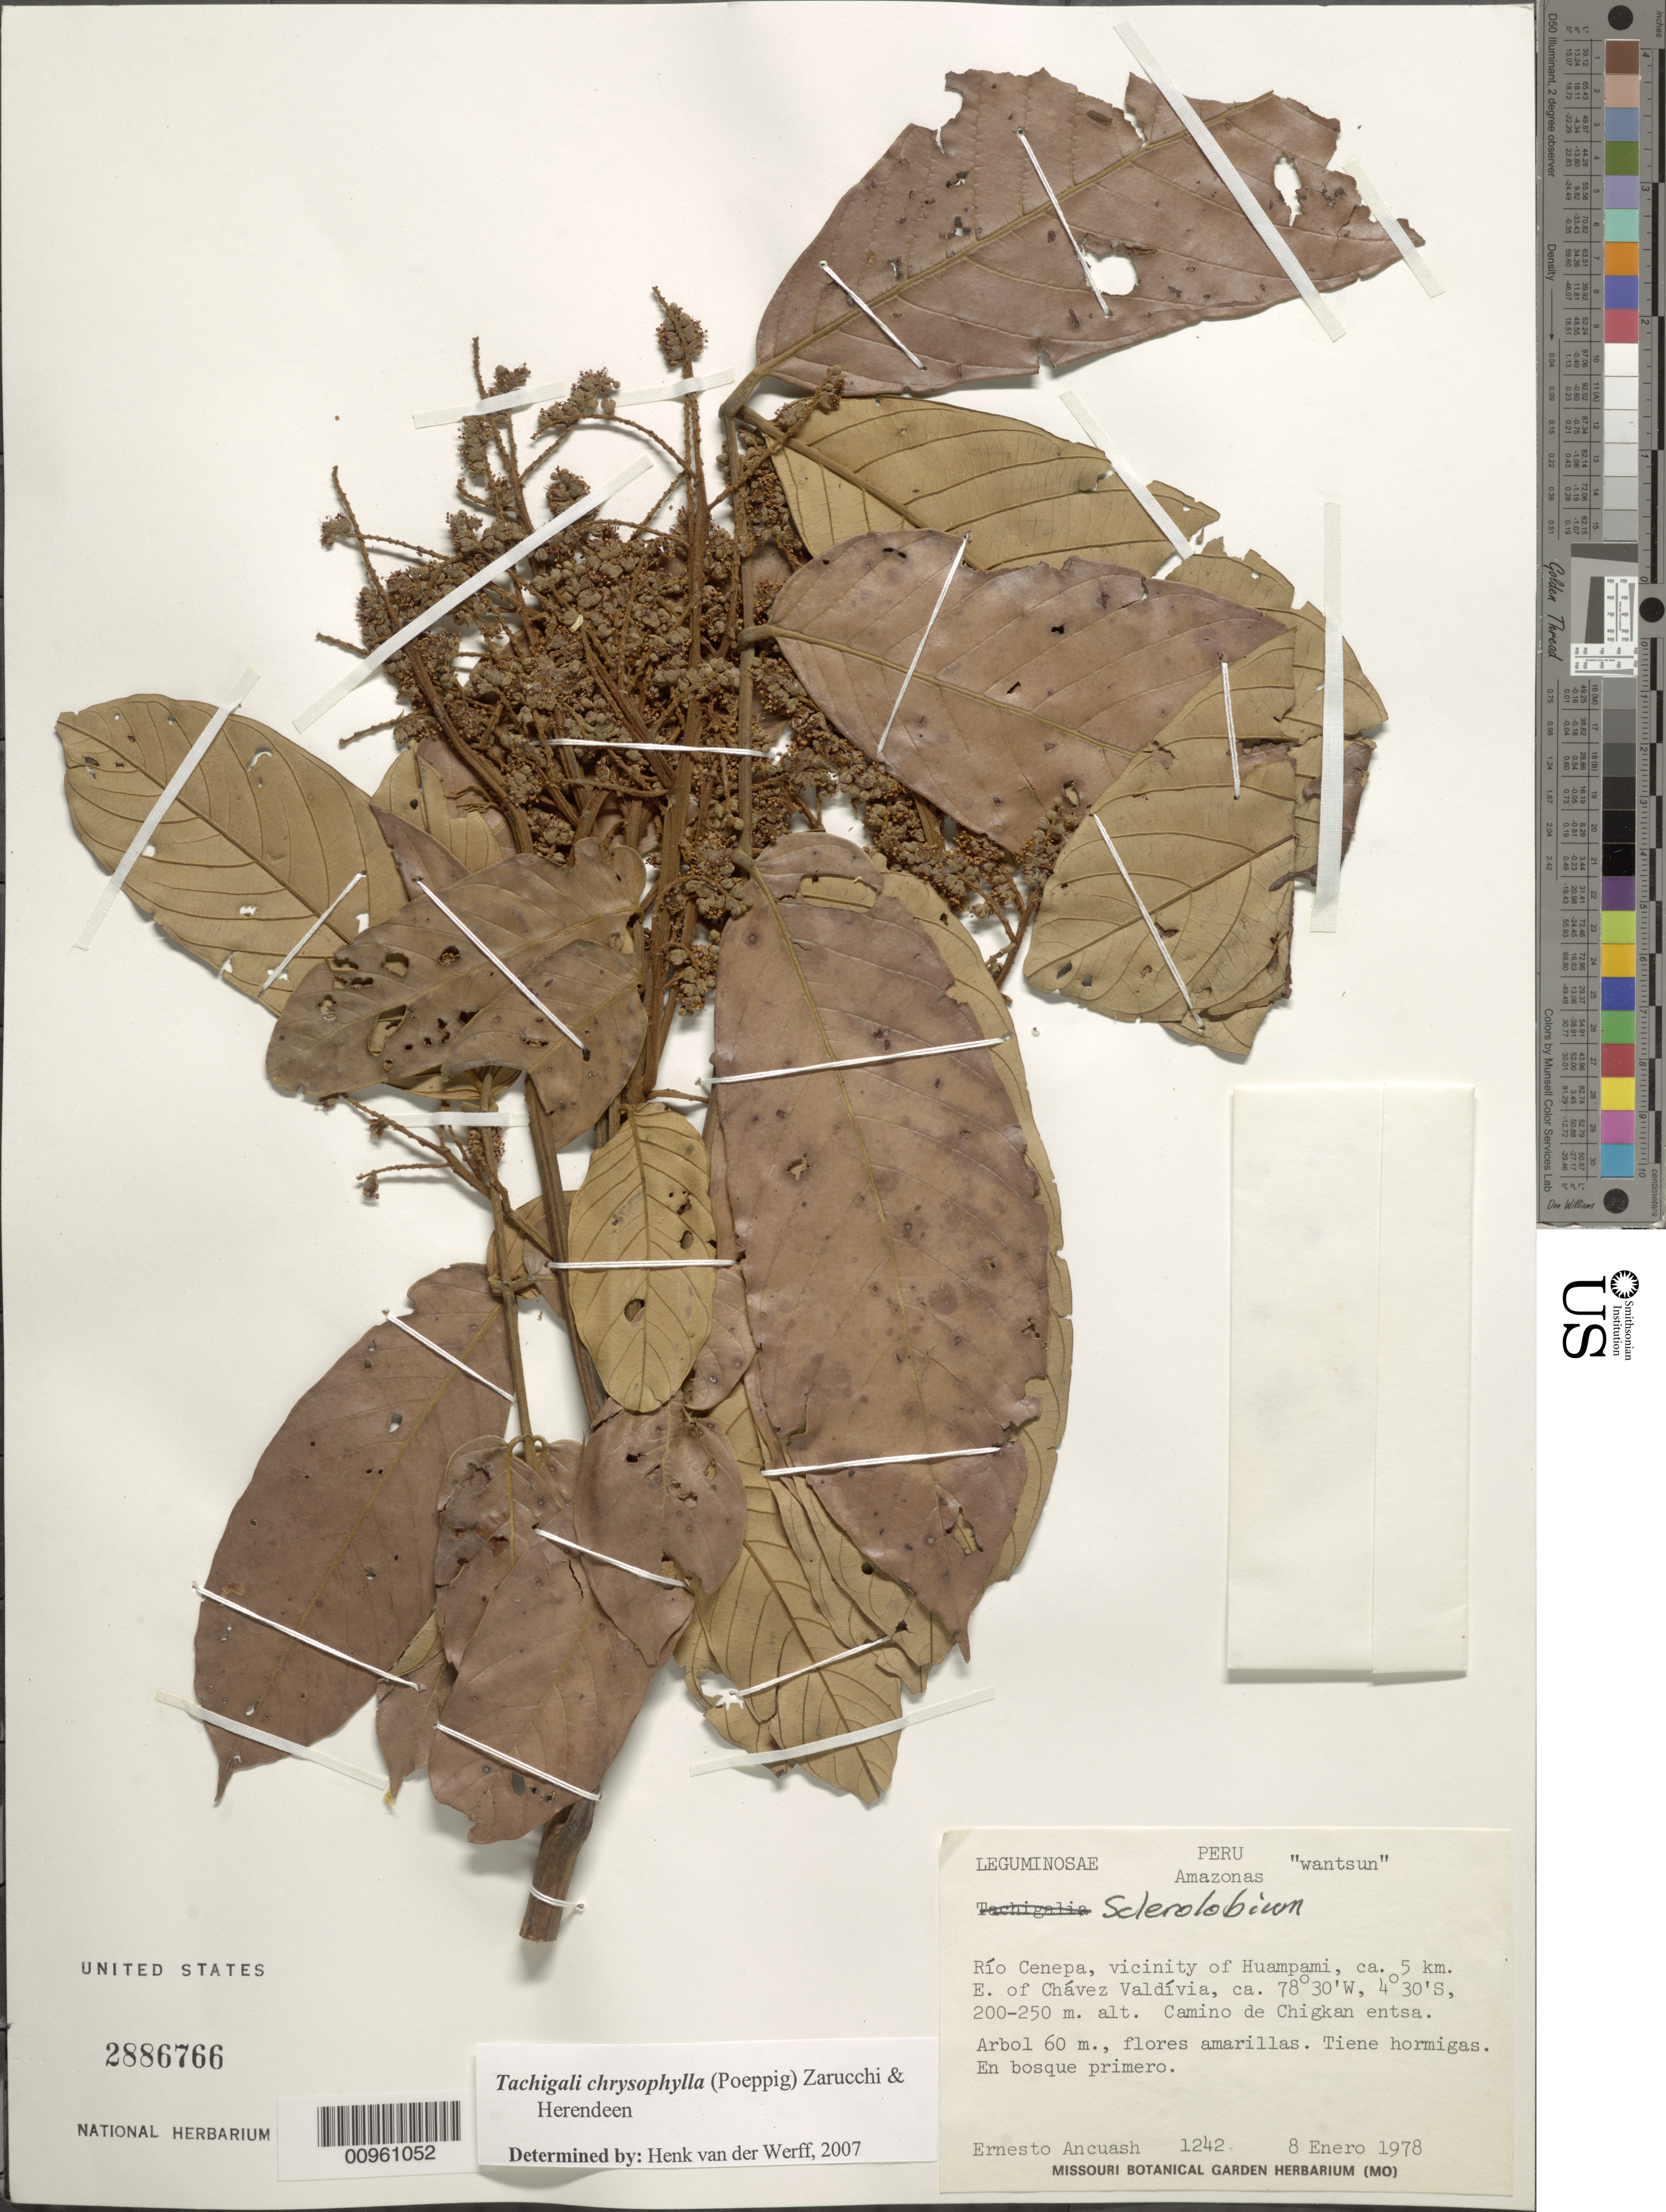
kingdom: Plantae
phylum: Tracheophyta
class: Magnoliopsida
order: Fabales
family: Fabaceae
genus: Tachigali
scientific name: Tachigali chrysophylla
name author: (Poepp.) Zarucchi & Herend.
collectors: E. Ancuash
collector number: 1242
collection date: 1978-01-08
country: Peru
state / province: Amazonas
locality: Rio Cenepa, vicinity of Huampami, ca. 5 km E of Chavez Valdivia. Camino de Chigkan entsa.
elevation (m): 200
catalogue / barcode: US 2886766